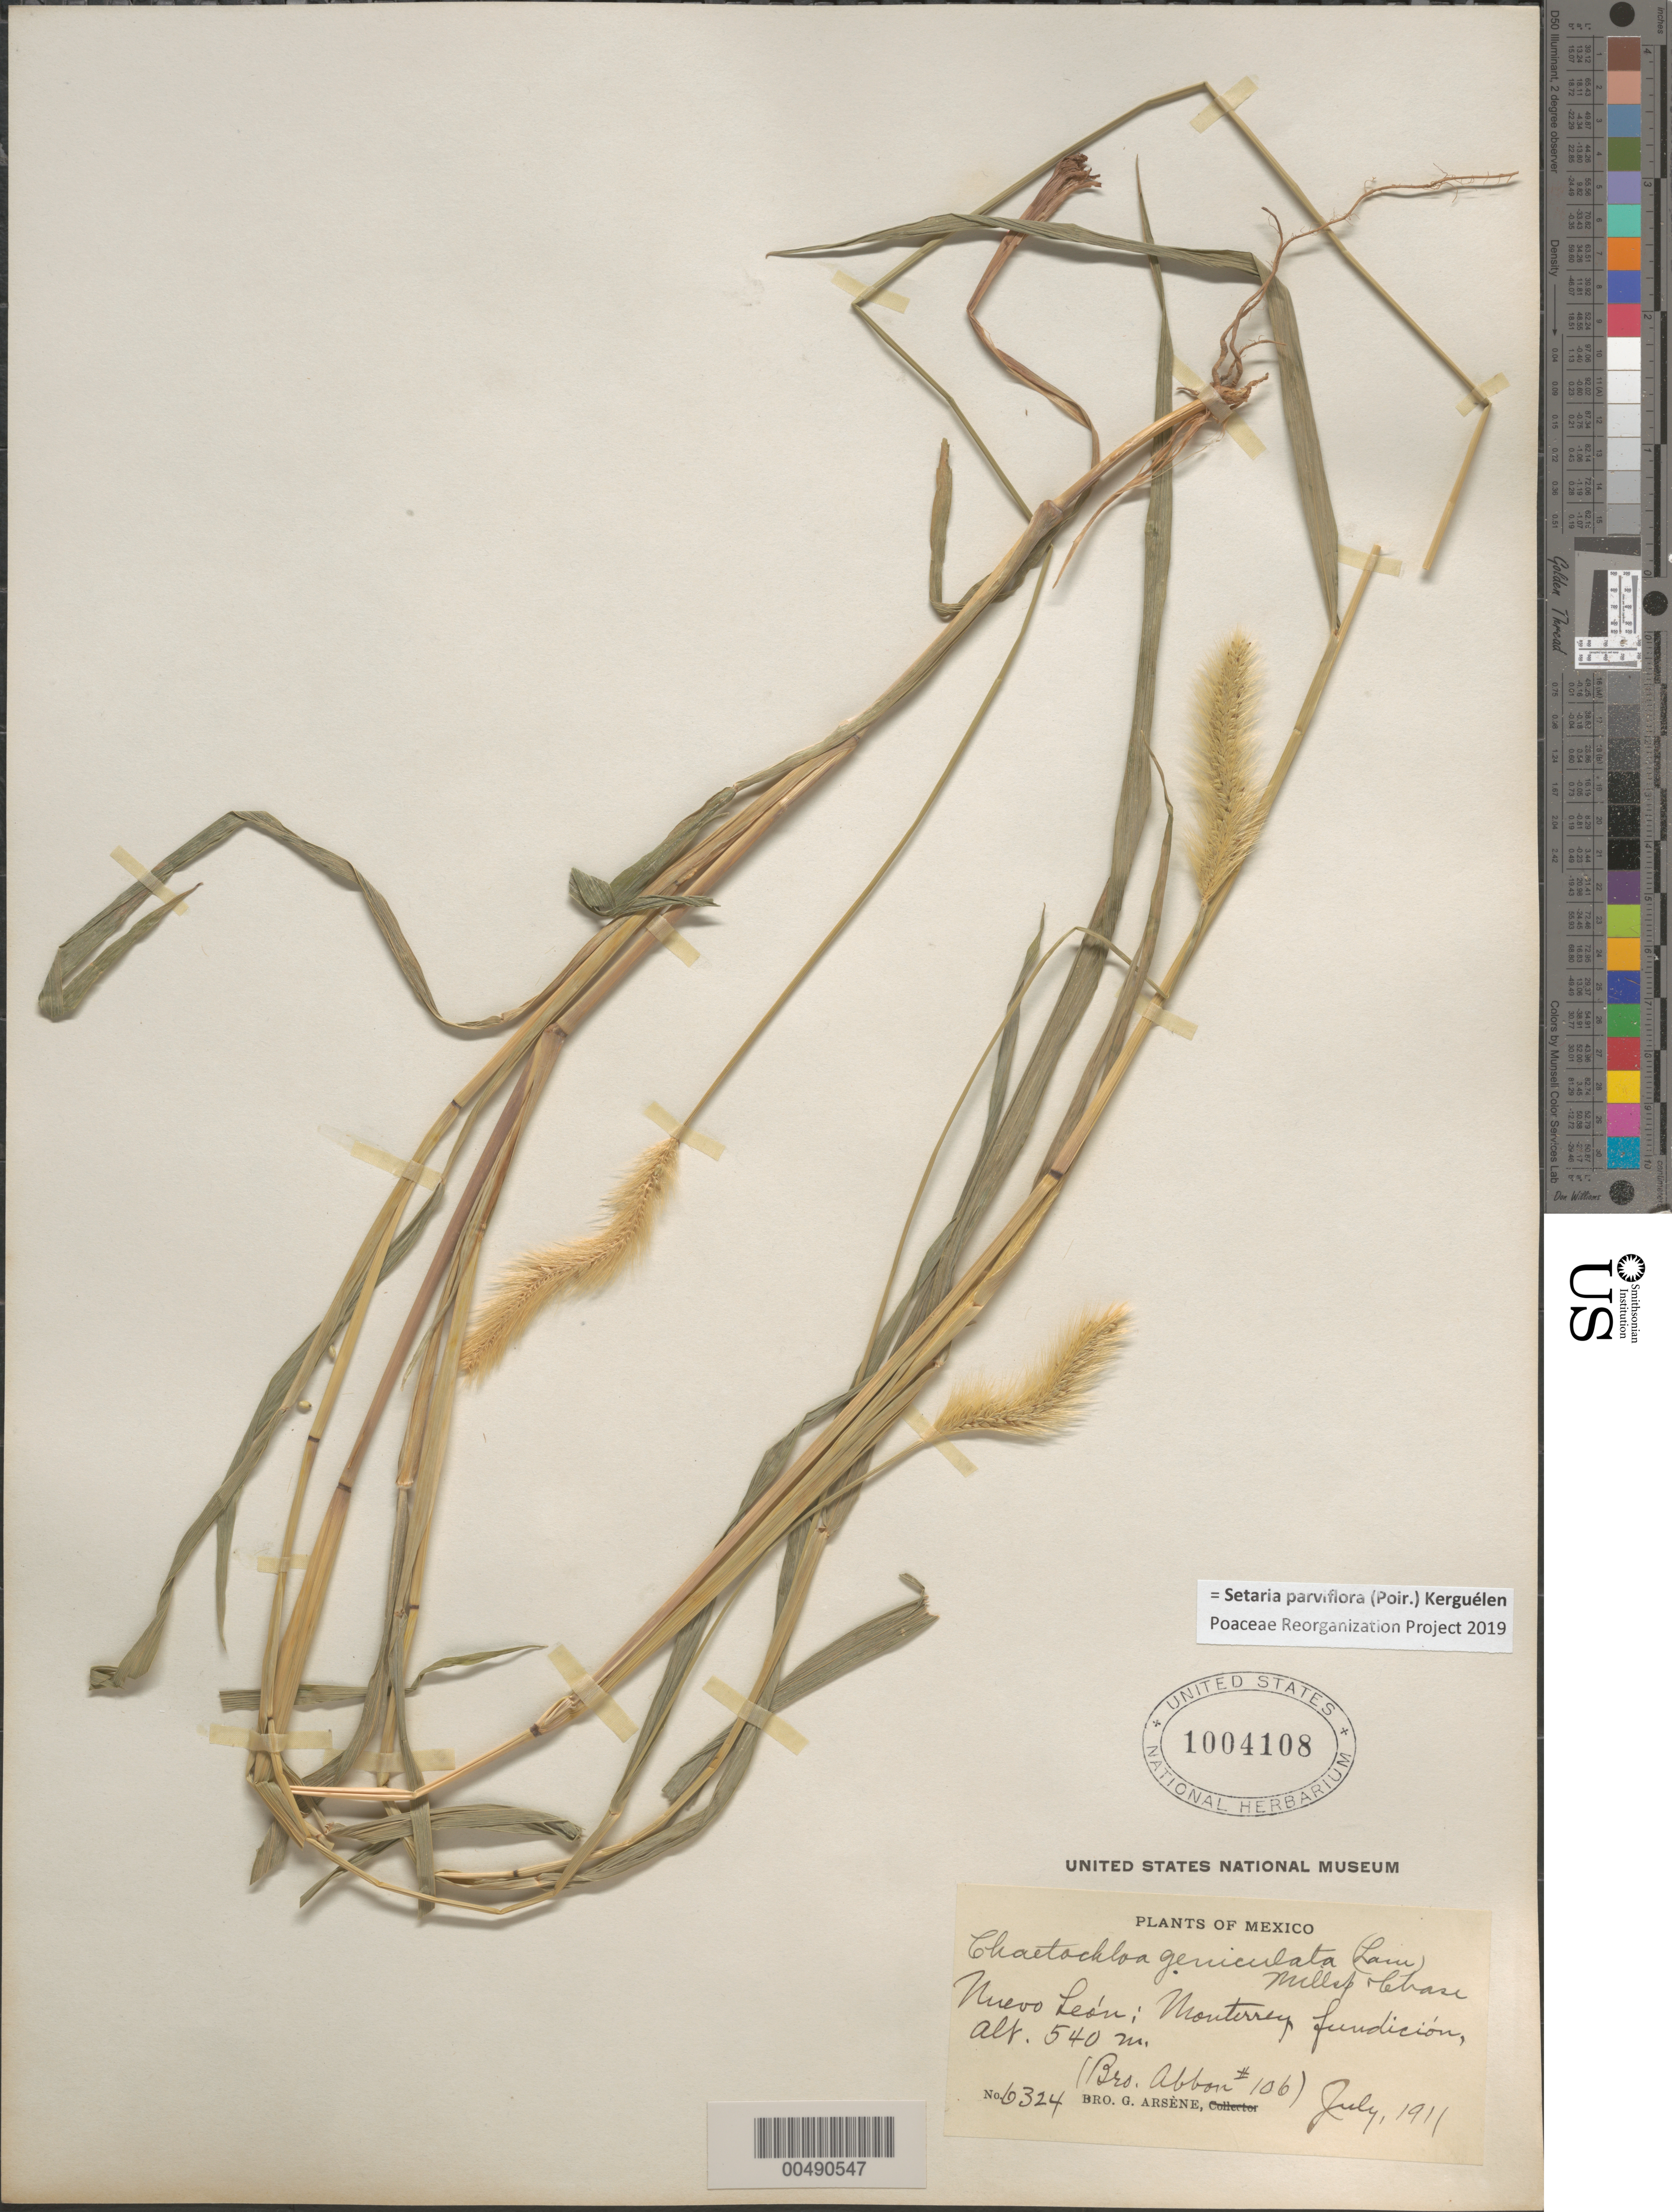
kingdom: Plantae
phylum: Tracheophyta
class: Liliopsida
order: Poales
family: Poaceae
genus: Setaria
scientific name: Setaria parviflora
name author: (Poir.) Kerguélen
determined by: Poaceae Reorganization Project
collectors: Bro. G. Arsène & Bro. Abbon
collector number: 6324/106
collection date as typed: Jul 1911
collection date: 1911-07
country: Mexico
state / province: Nuevo León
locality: Monterrey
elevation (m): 540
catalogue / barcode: US 1004108